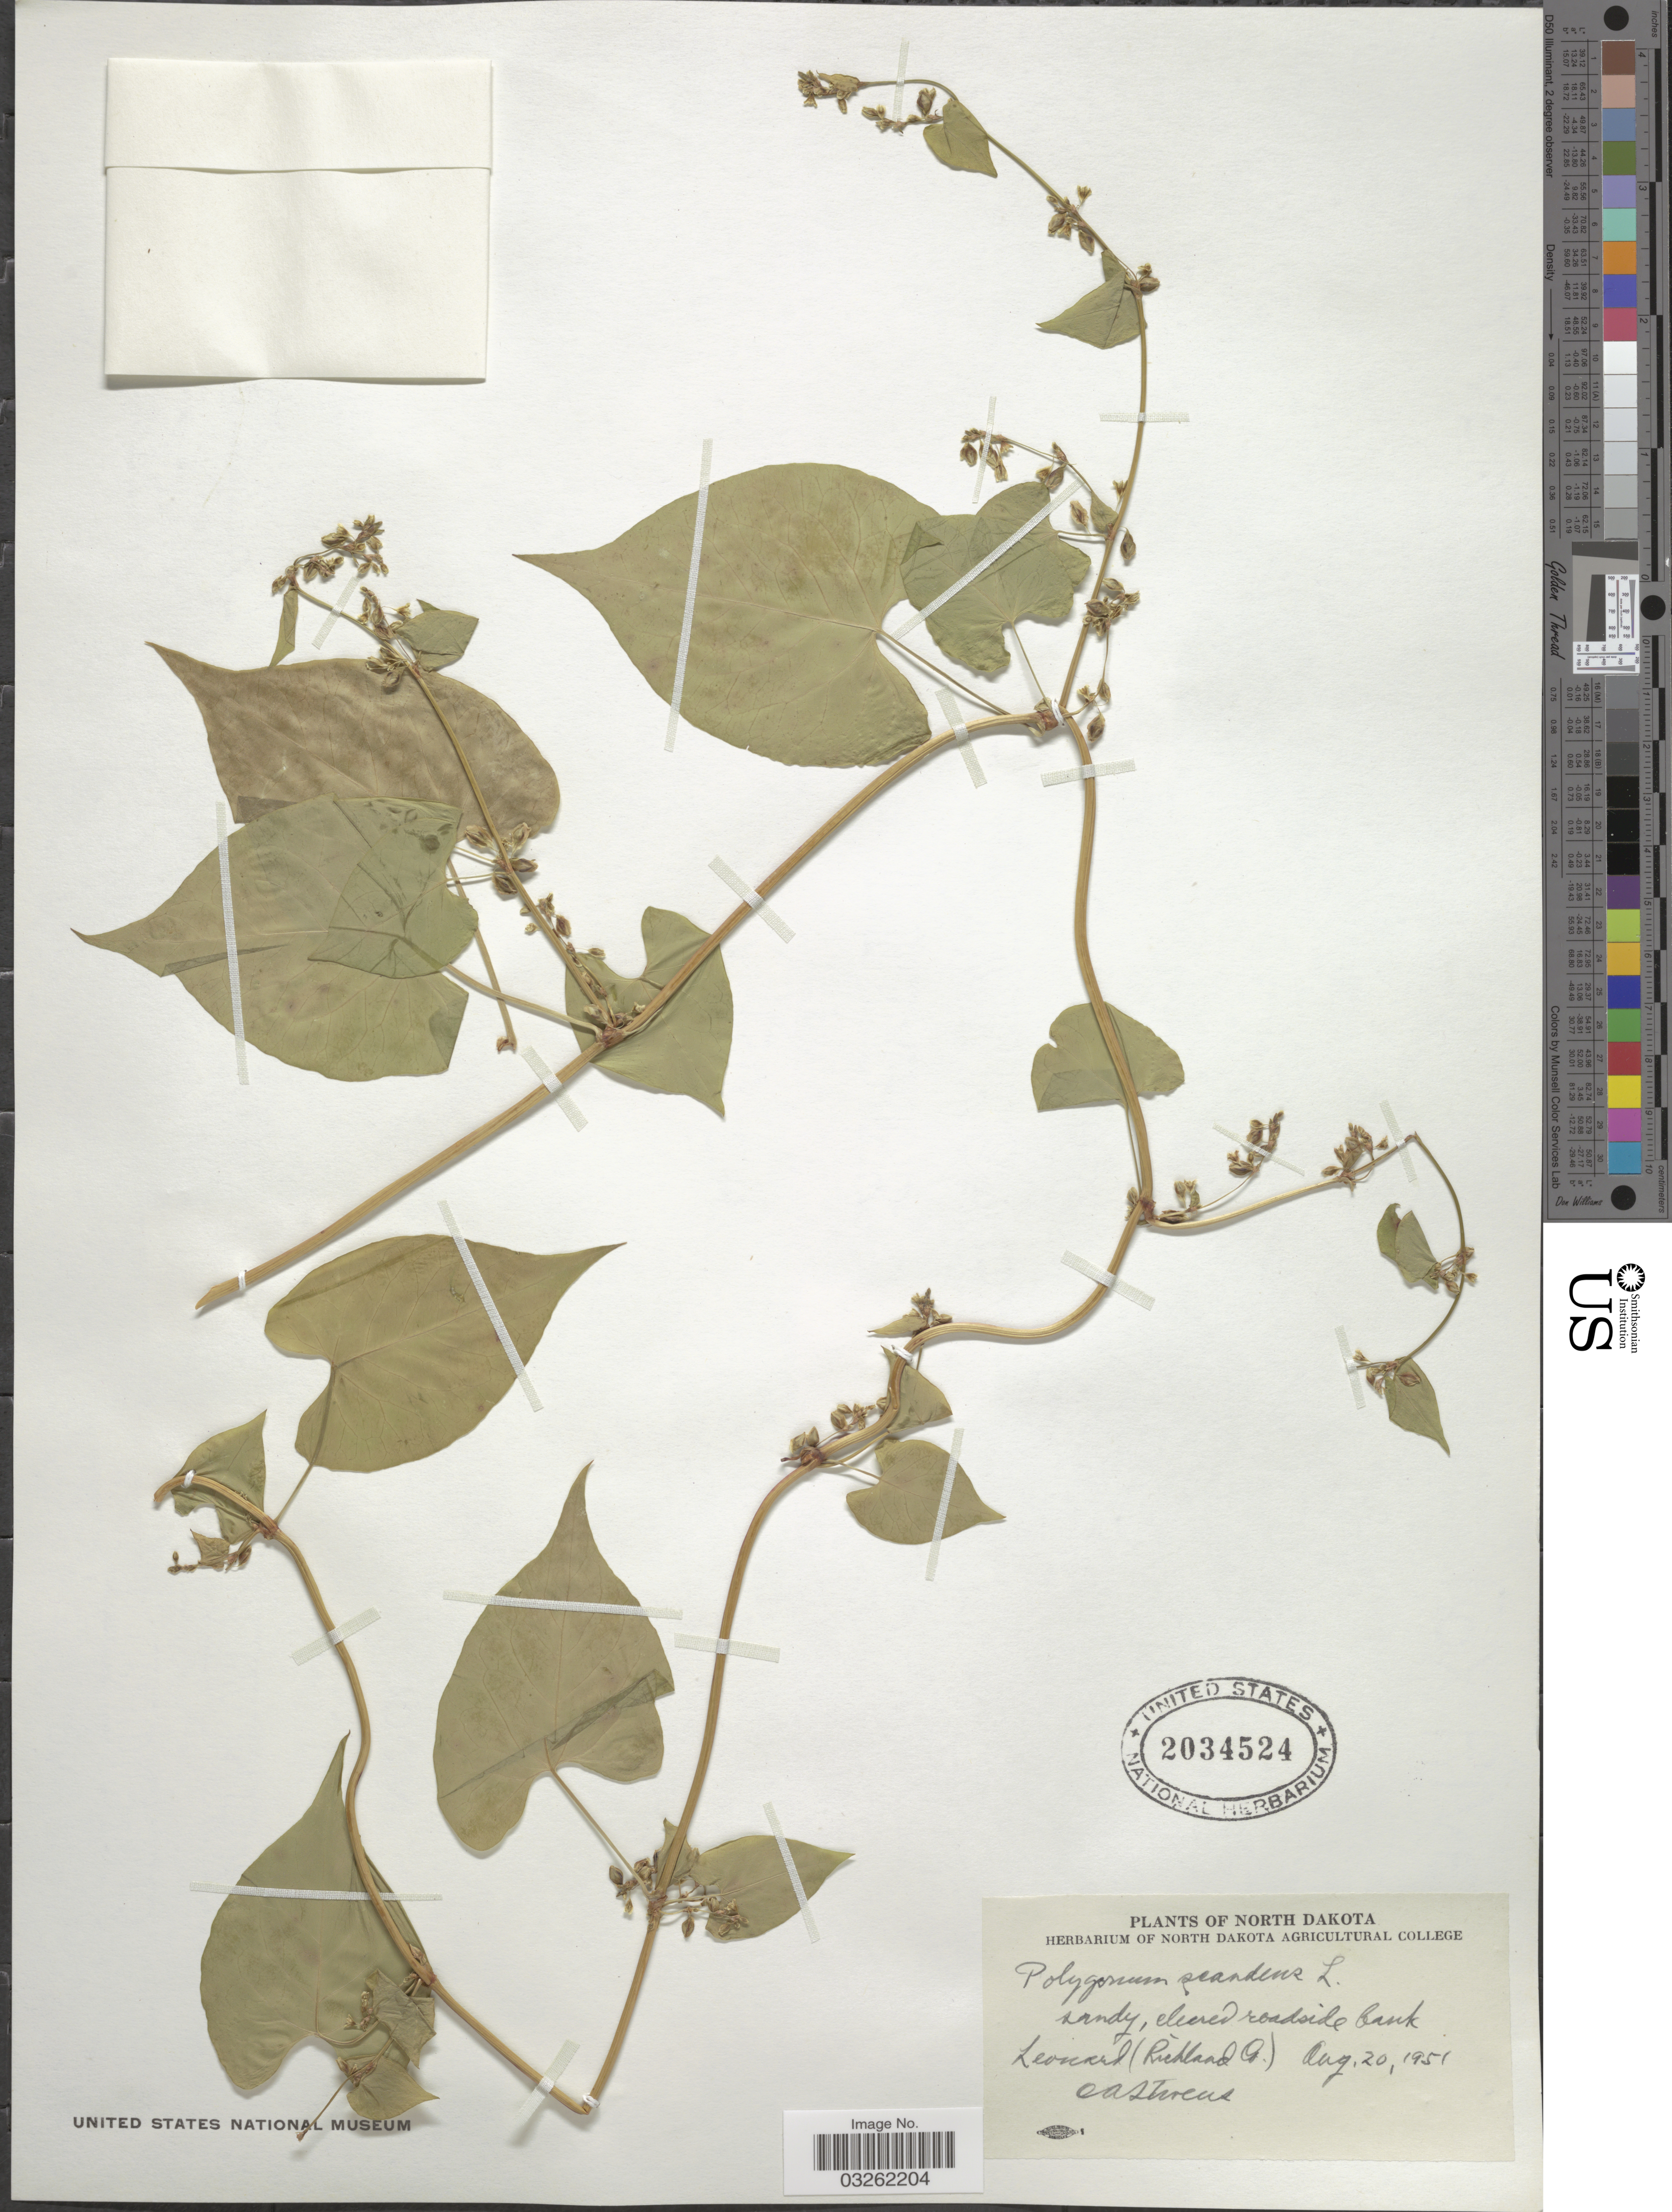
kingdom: Plantae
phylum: Tracheophyta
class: Magnoliopsida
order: Caryophyllales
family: Polygonaceae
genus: Fallopia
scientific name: Fallopia scandens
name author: (L.) Holub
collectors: O. A. Stevens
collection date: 1951-08-20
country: United States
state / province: North Dakota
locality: Leonard (Richland Co.).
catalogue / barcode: US 2034524